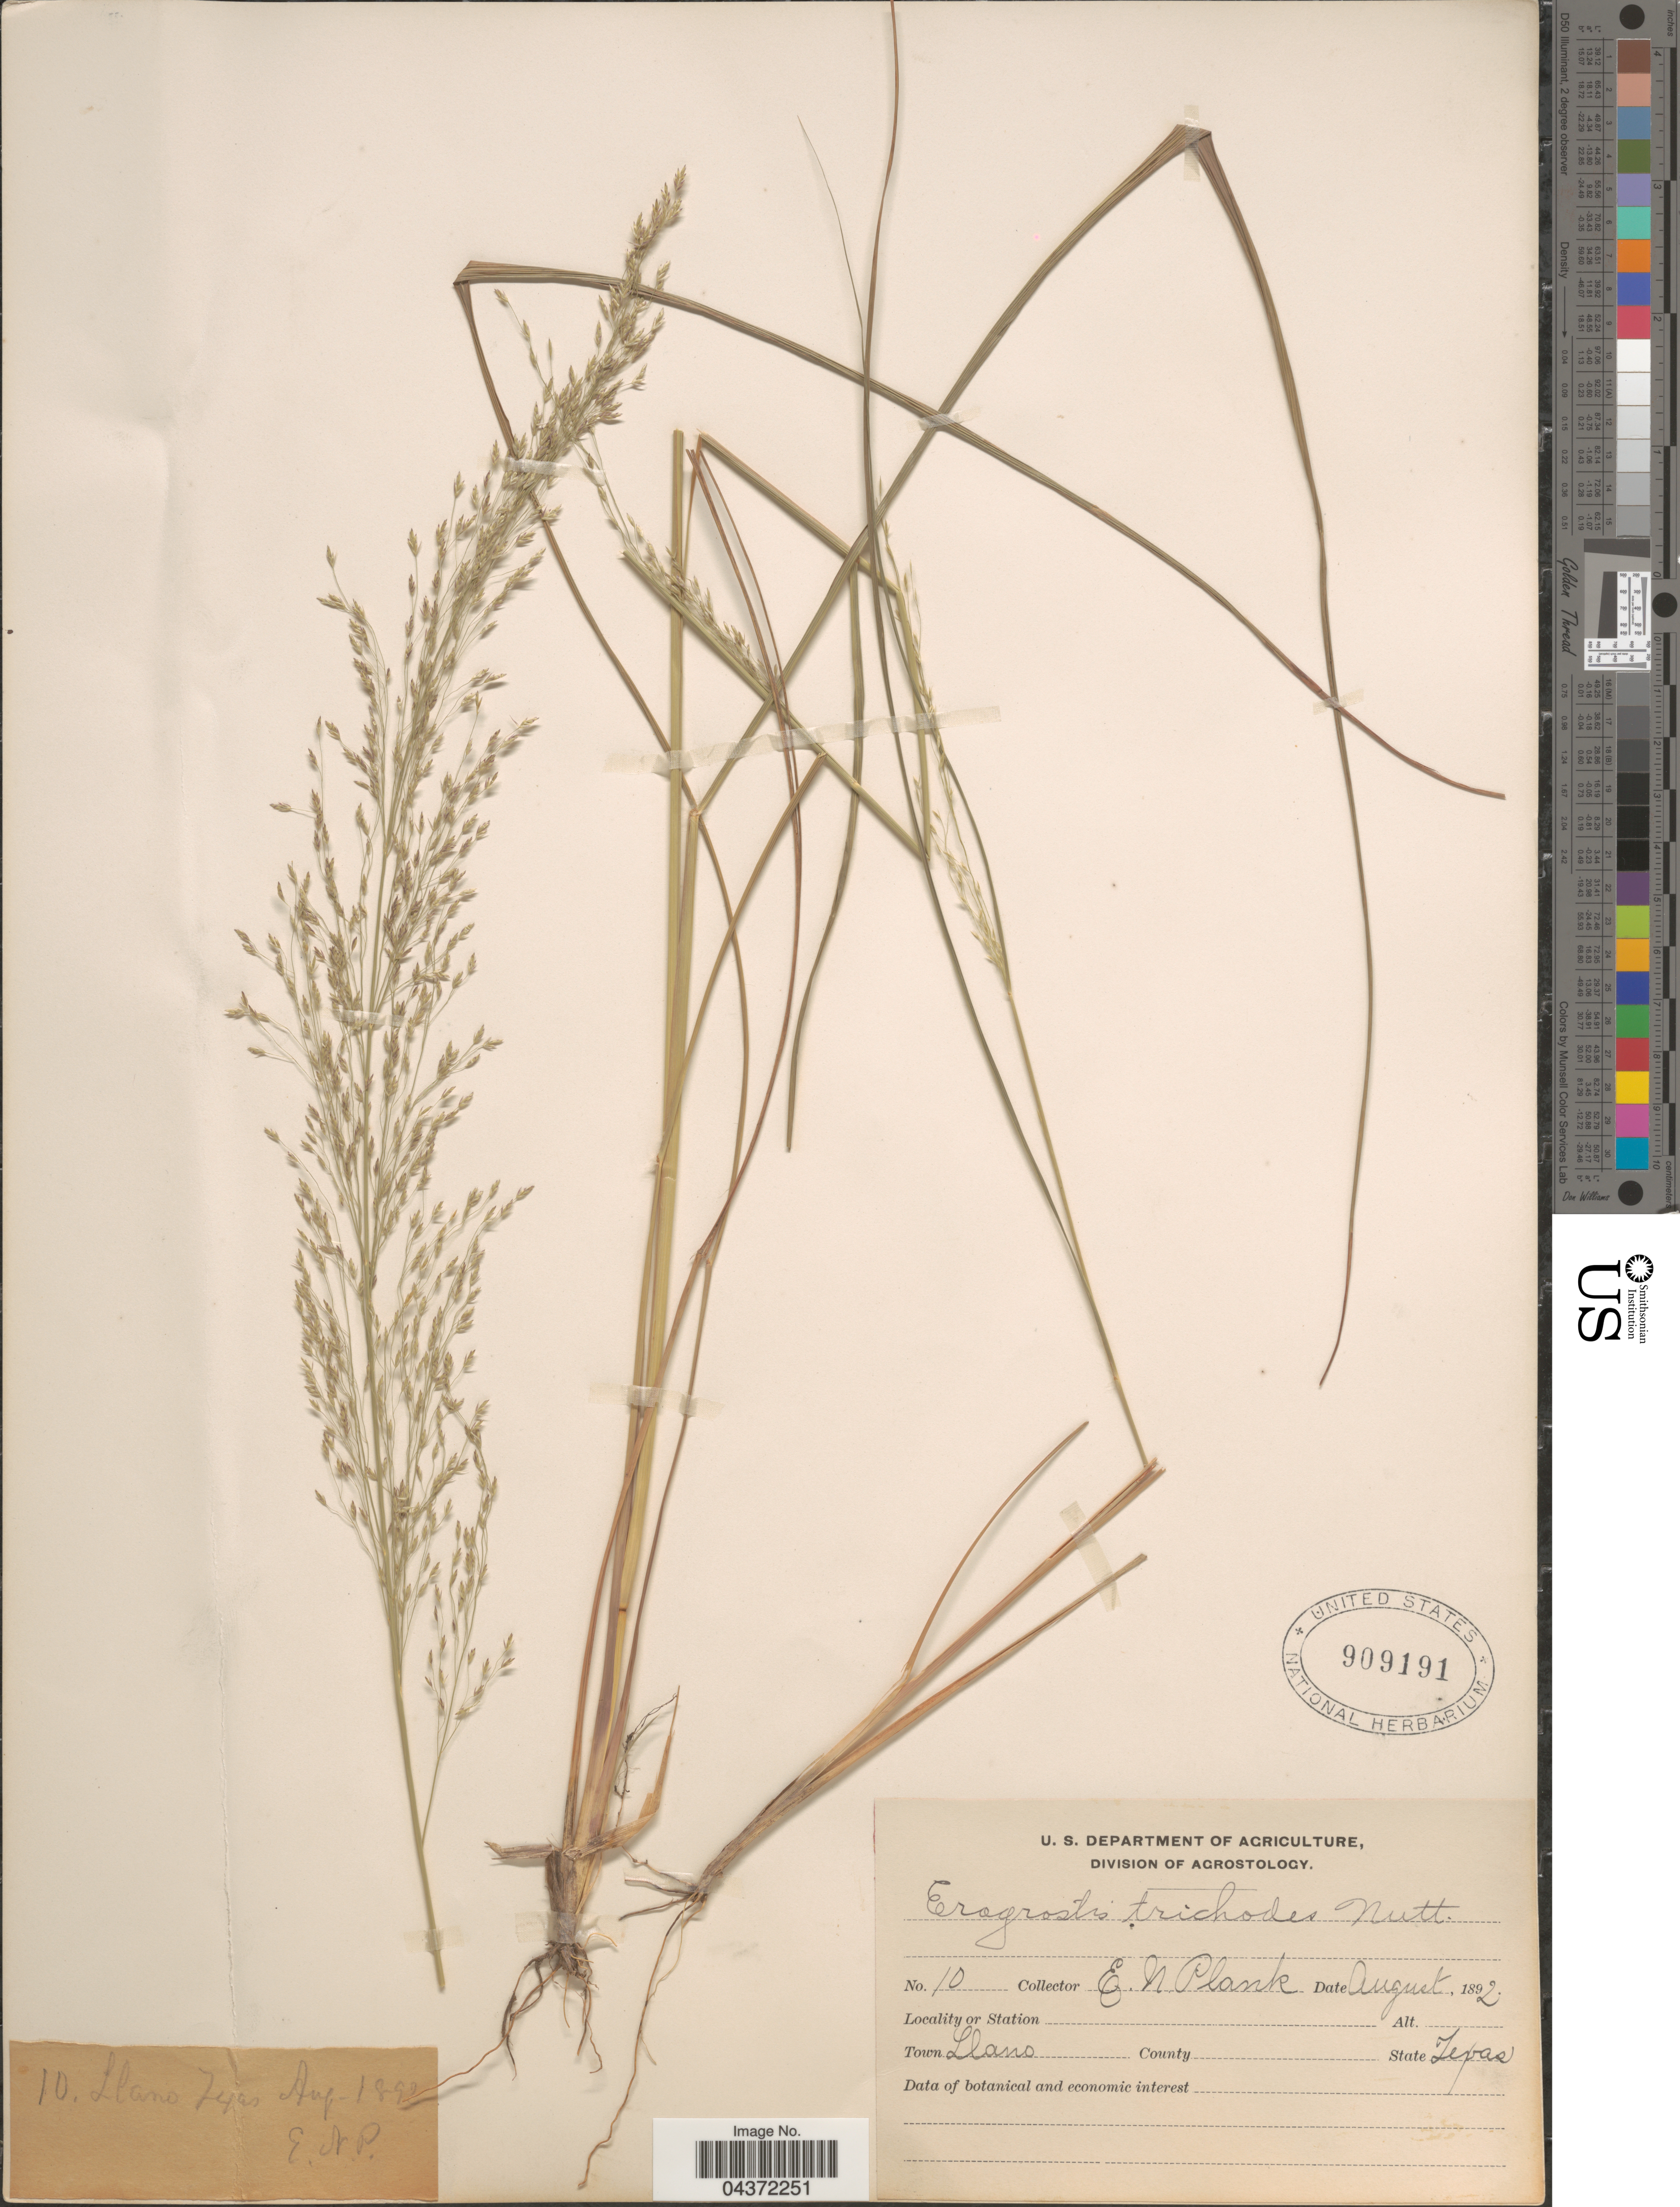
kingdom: Plantae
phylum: Tracheophyta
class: Liliopsida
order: Poales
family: Poaceae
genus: Eragrostis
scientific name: Eragrostis trichodes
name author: (Nutt.) Alph. Wood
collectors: E. Plank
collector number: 10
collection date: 1892-08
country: United States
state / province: Texas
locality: Town Llano.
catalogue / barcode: US 909191